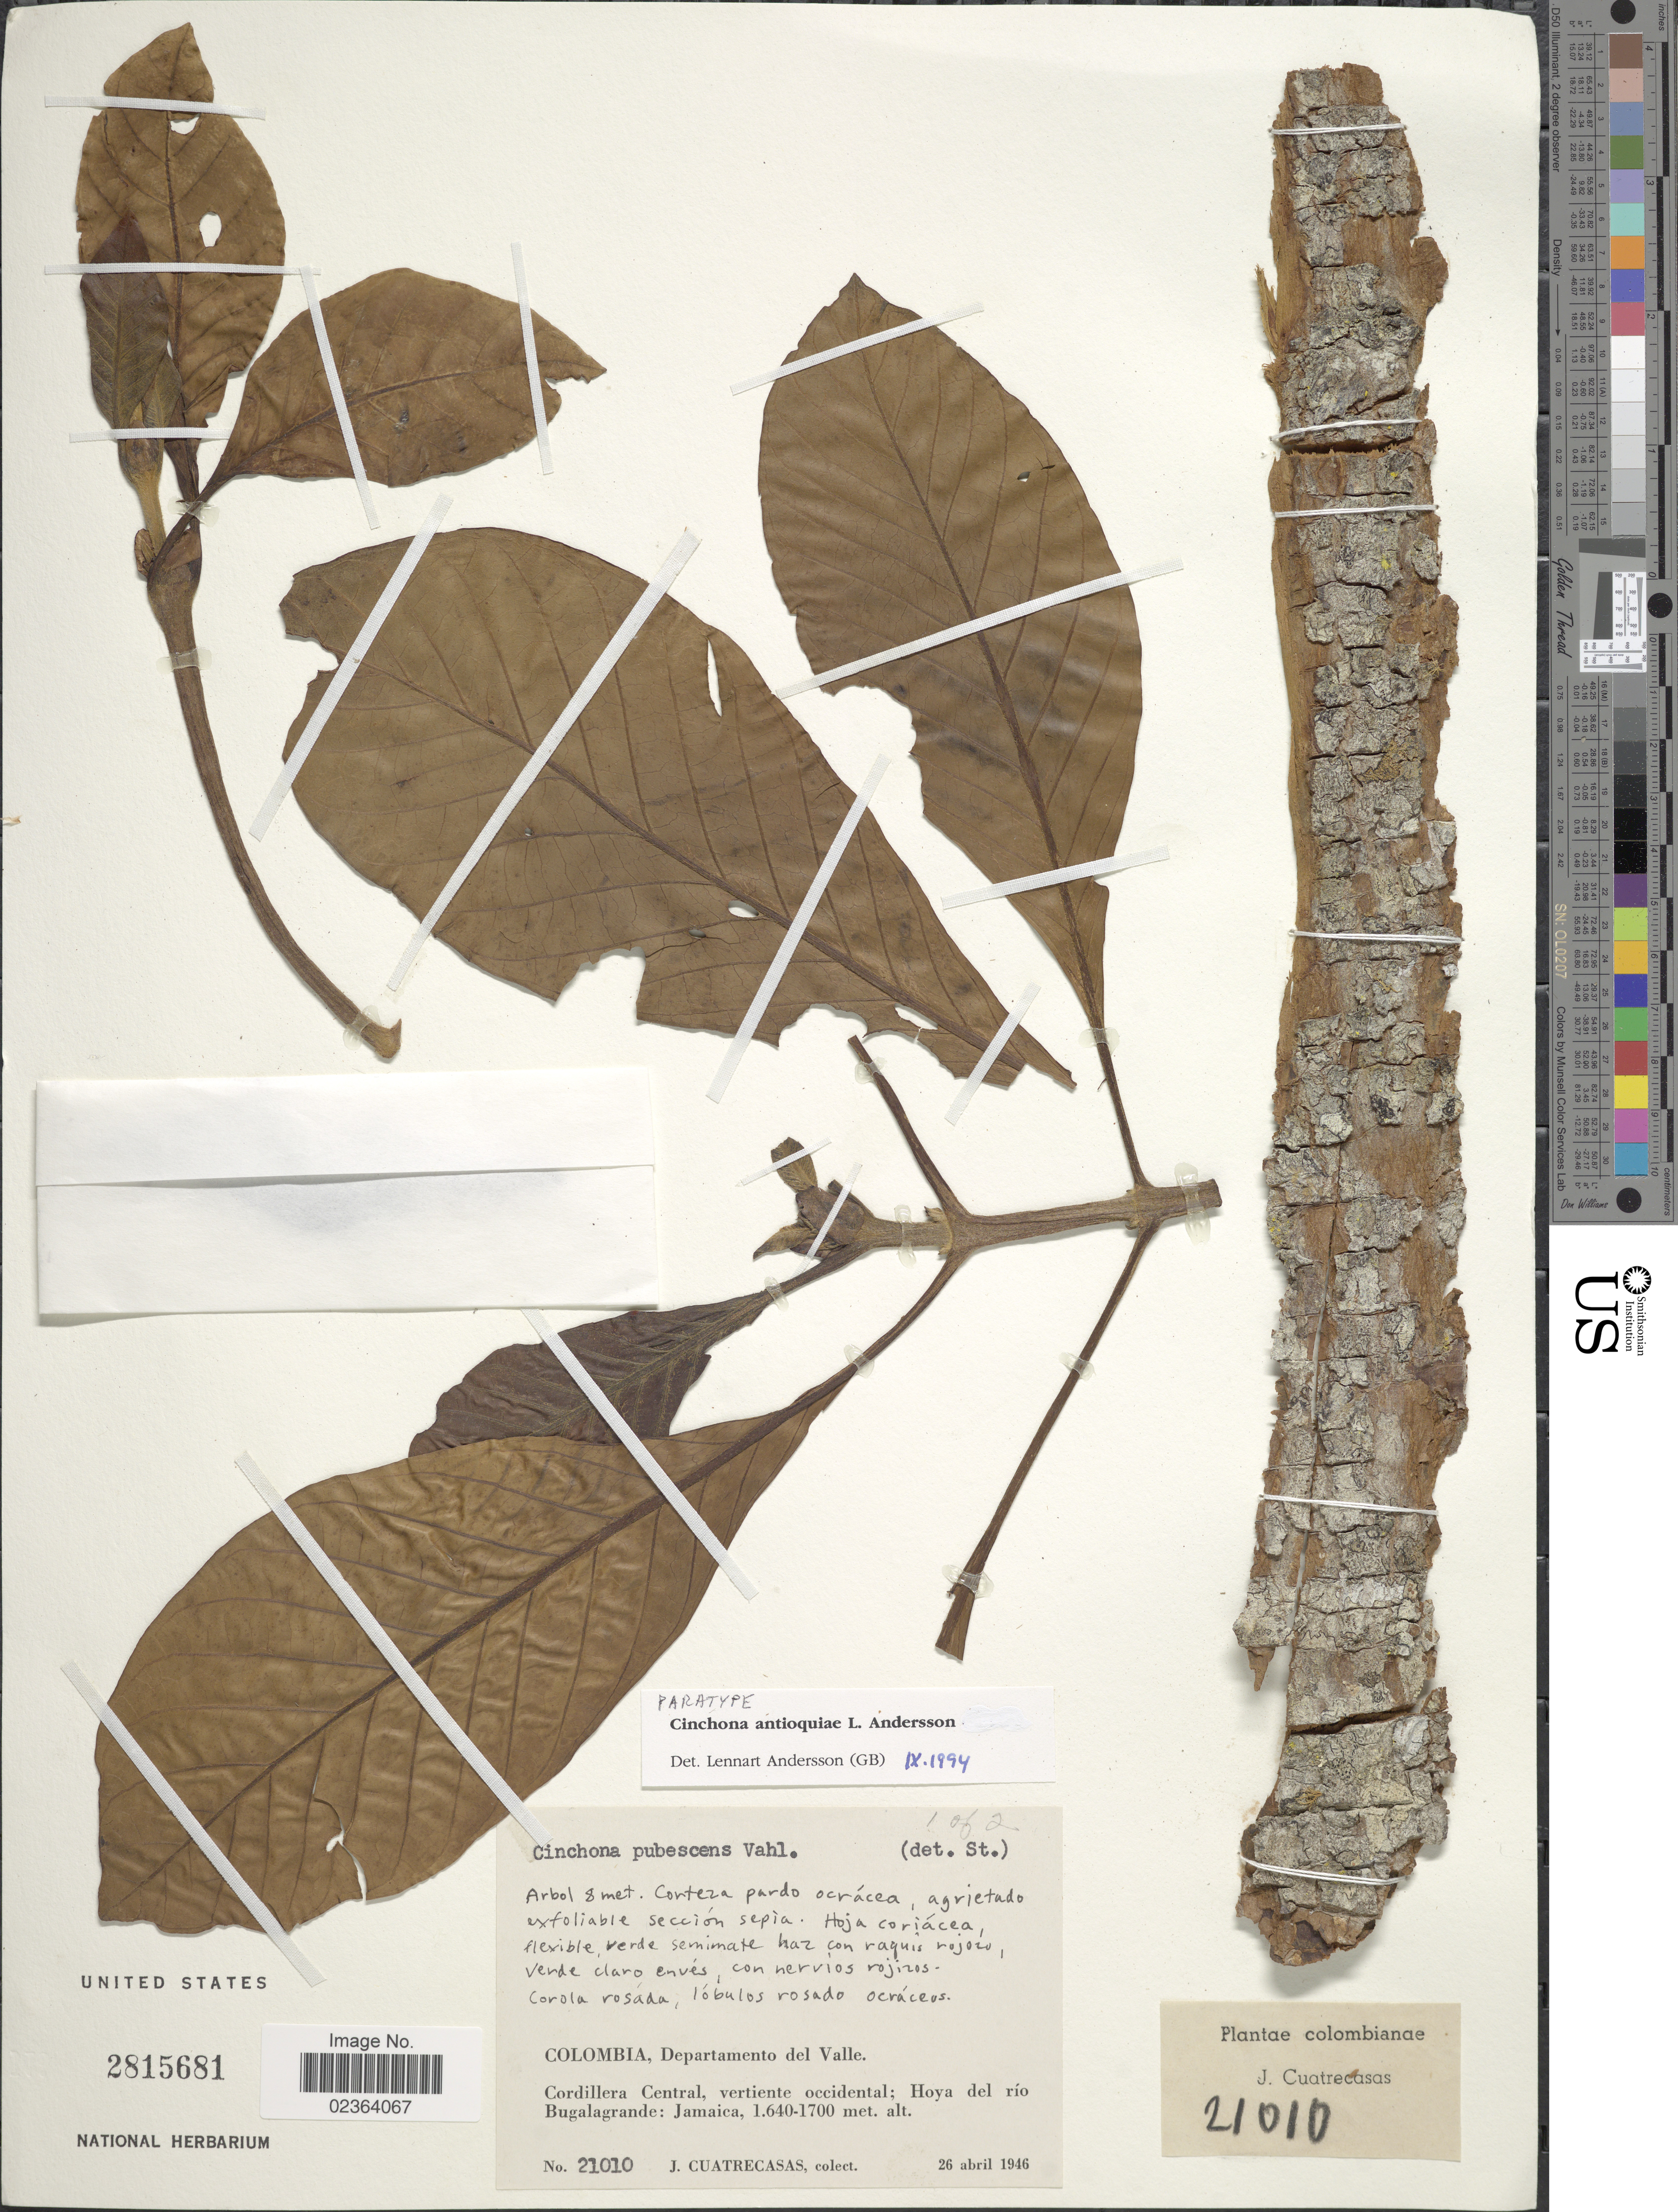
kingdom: Plantae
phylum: Tracheophyta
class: Magnoliopsida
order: Gentianales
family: Rubiaceae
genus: Cinchona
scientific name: Cinchona antioquiae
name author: L. Andersson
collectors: J. Cuatrecasas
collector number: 21010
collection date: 1946-04-26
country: Colombia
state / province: Valle del Cauca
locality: Colombia, Departamento del Valle, Cordillera Central, vertiente occidental: Hoya del rio Bugalagrande: Jamaica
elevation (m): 1640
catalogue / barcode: US 2815681